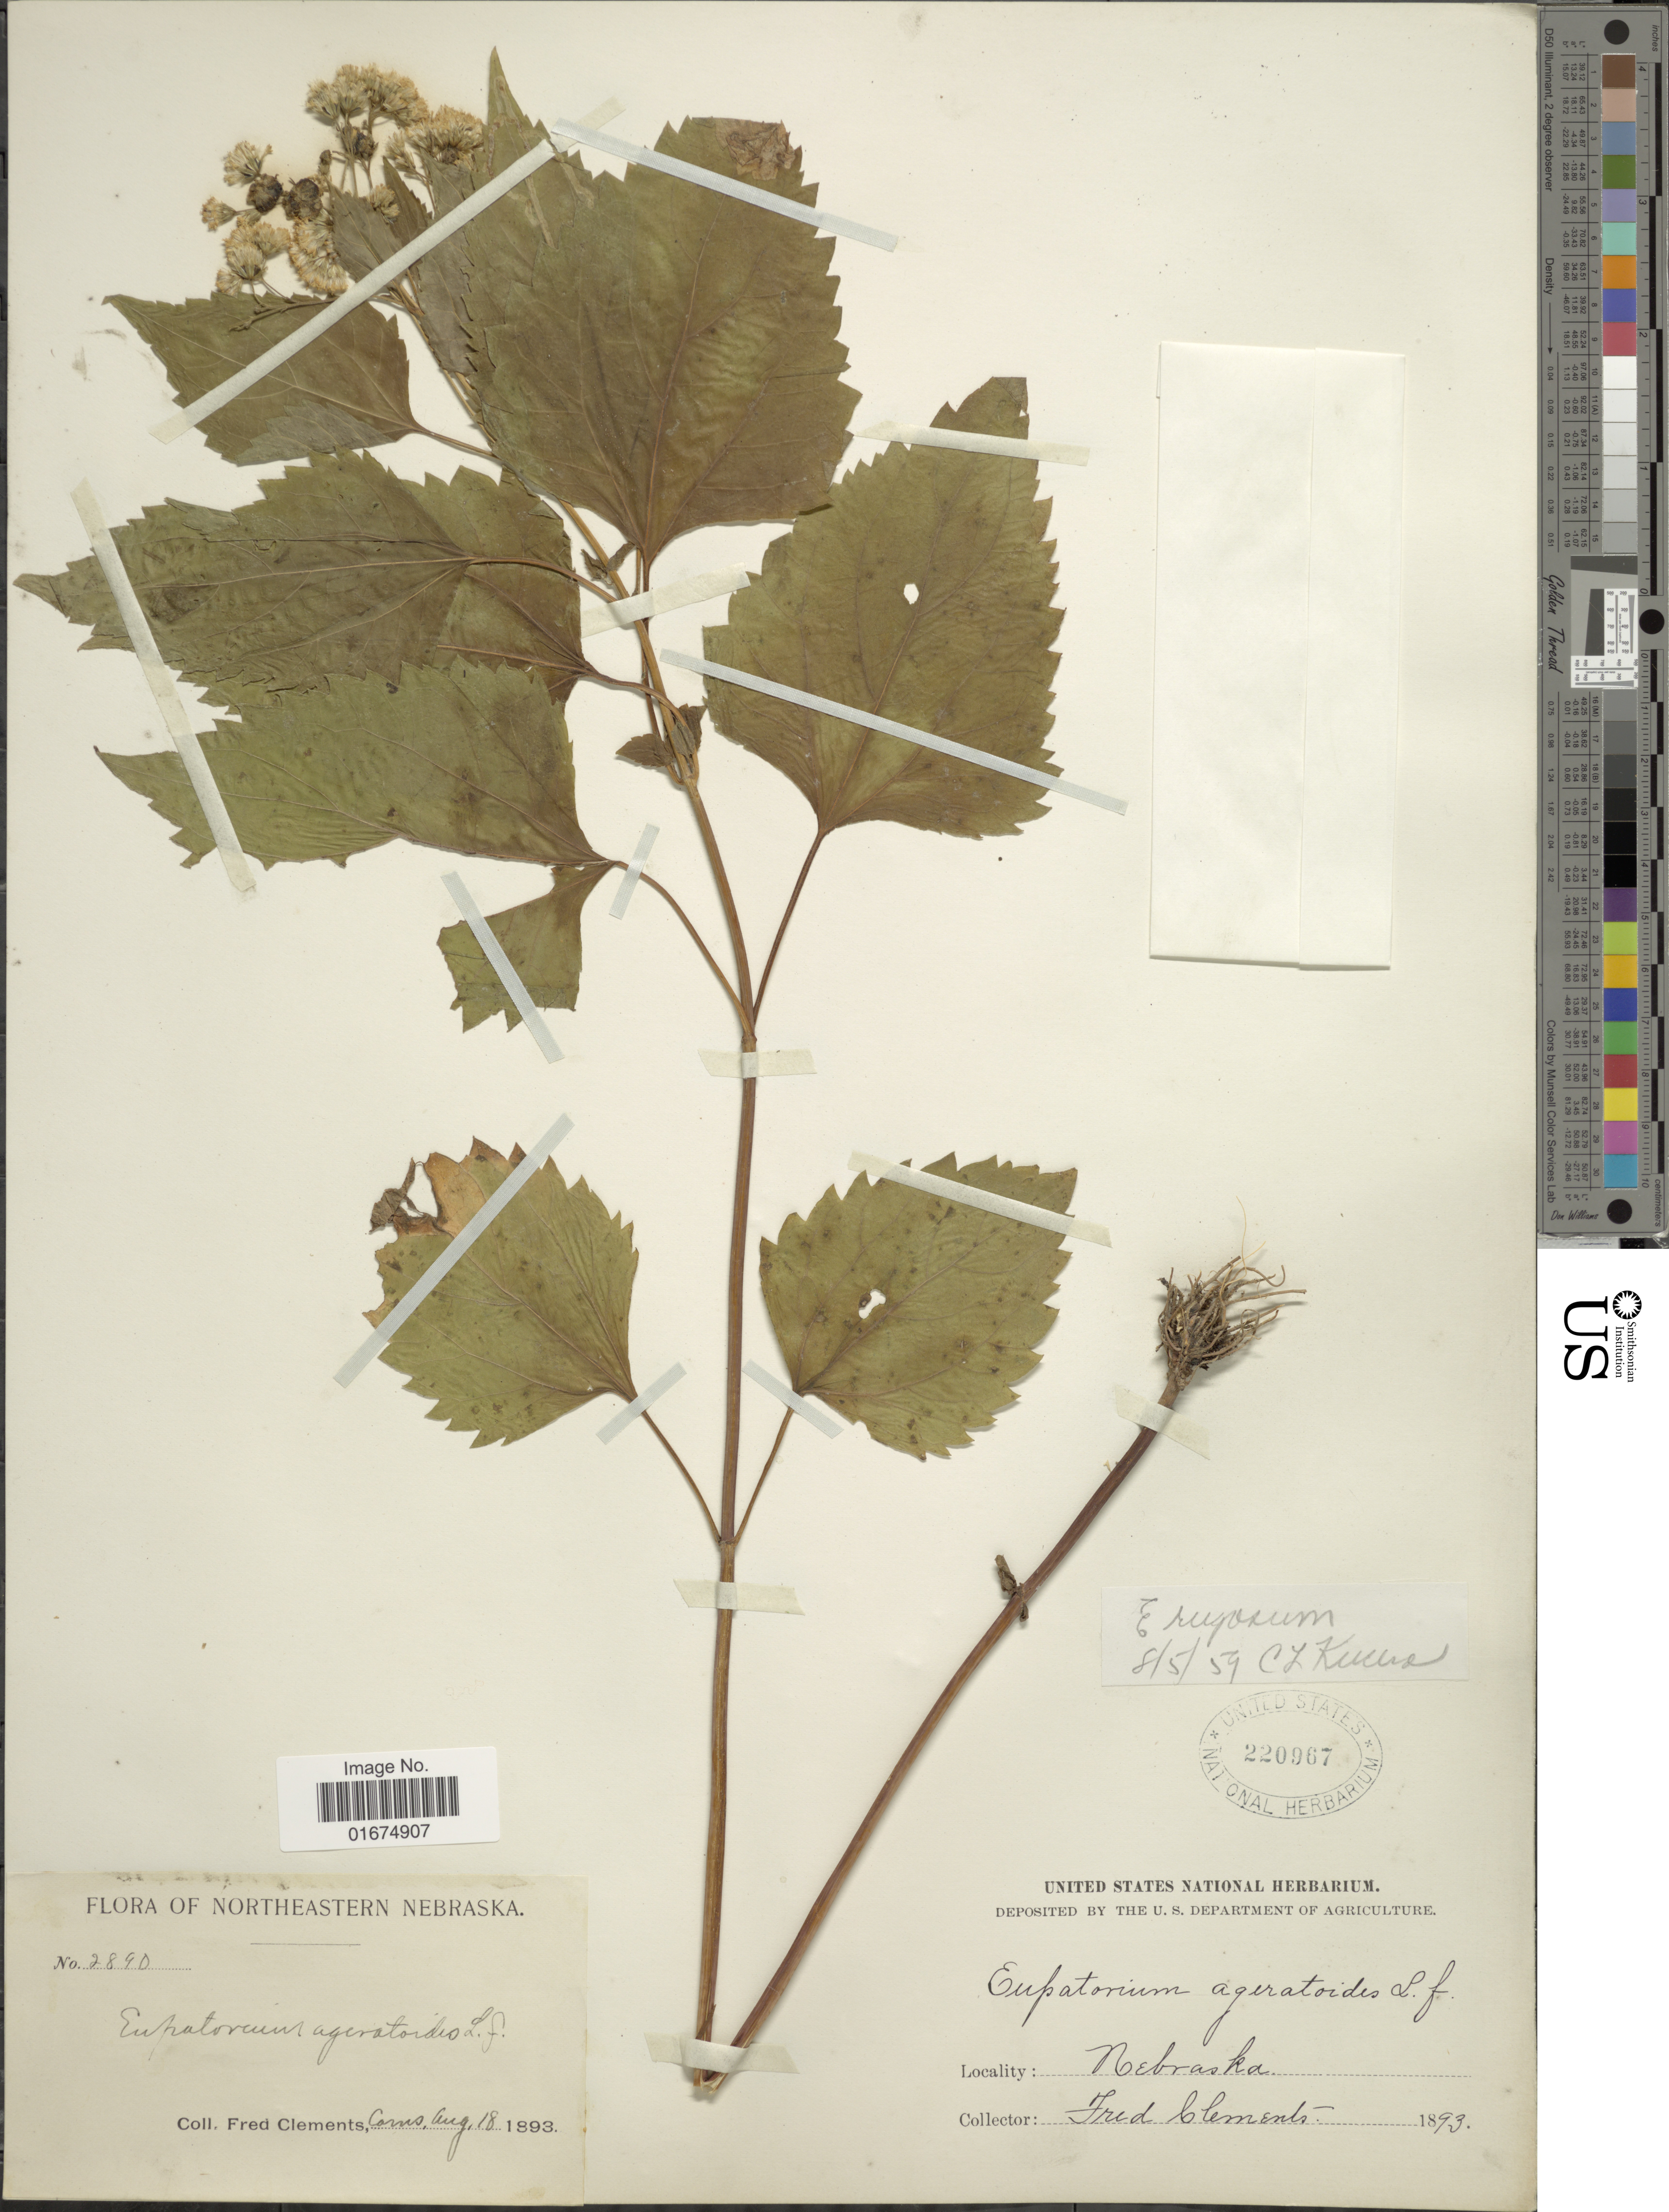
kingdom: Plantae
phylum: Tracheophyta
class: Magnoliopsida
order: Asterales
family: Asteraceae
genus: Ageratina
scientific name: Ageratina altissima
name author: (L.) R.M. King & H. Rob.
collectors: F. E. Clements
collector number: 2890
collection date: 1893-08-18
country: United States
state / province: Nebraska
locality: Northeastern Nebraska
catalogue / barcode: US 220967